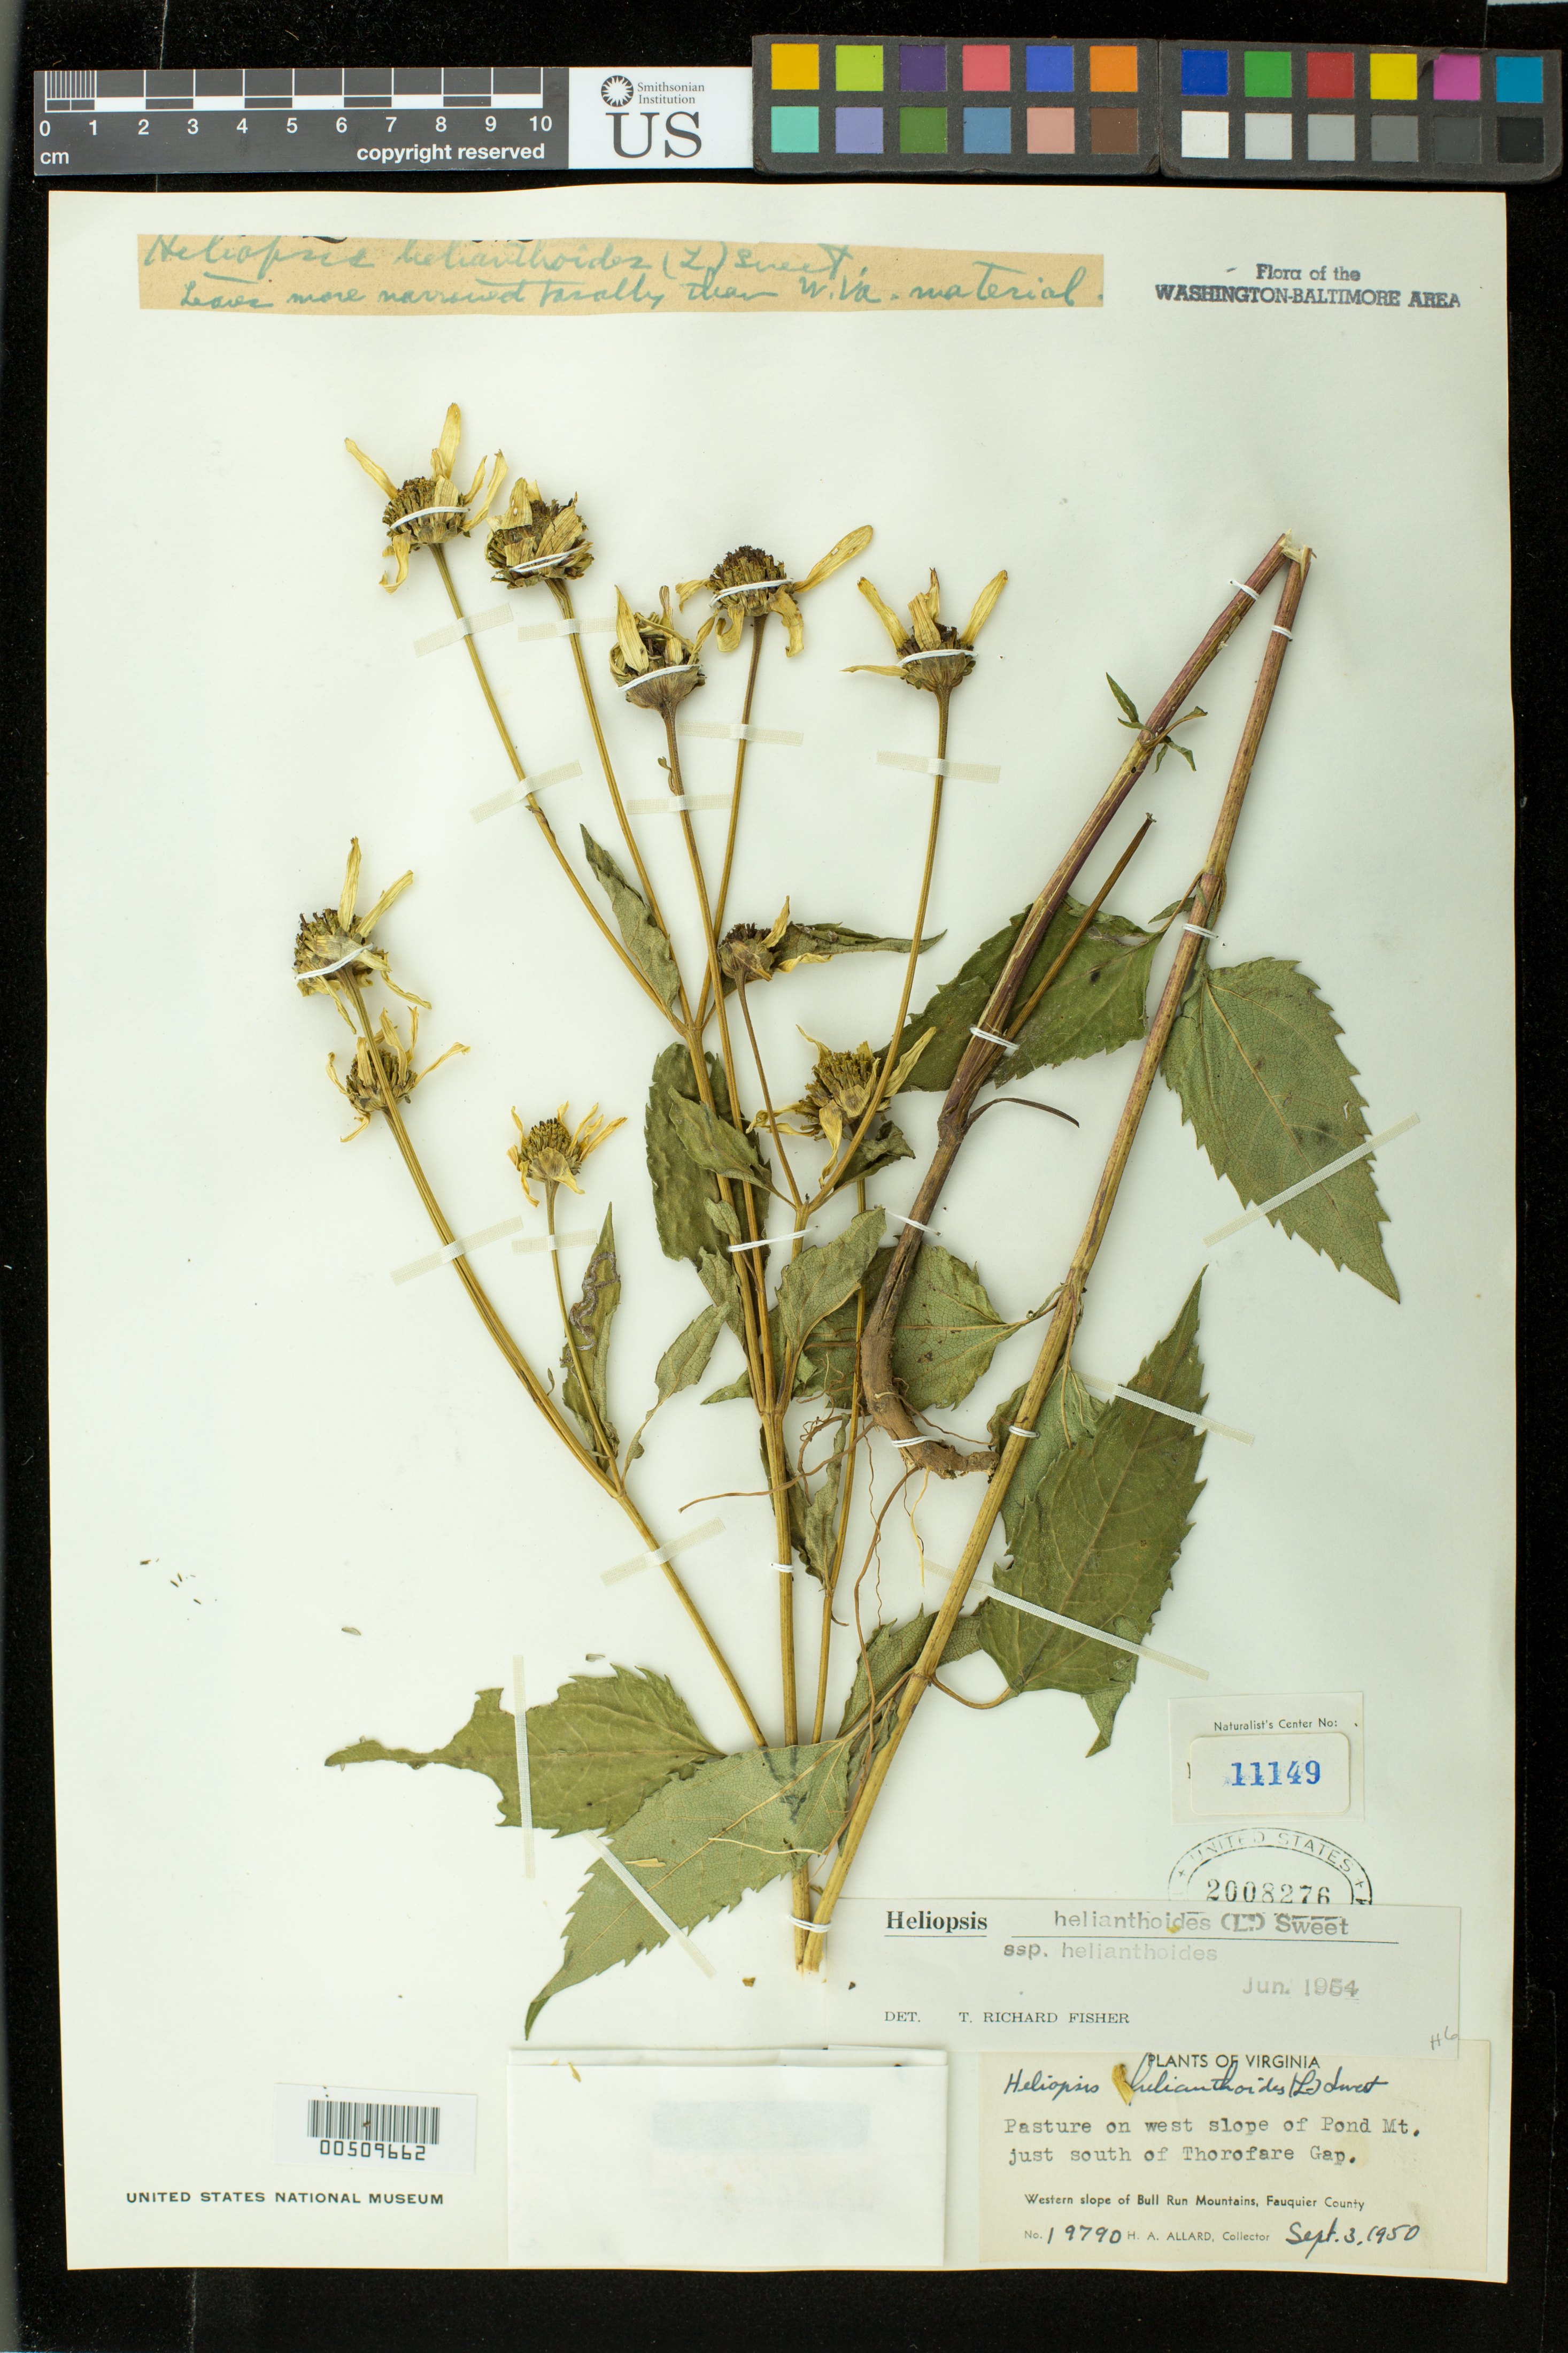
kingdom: Plantae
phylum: Tracheophyta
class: Magnoliopsida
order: Asterales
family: Asteraceae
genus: Heliopsis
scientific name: Heliopsis helianthoides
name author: (L.) Sweet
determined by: Fisher, T. R.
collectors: H. A. Allard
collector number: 19790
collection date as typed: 03 Sep 1950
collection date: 1950-09-03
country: United States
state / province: Virginia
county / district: Fauquier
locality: Bull Run Mts., W slope of Pond Mt., S of Thoroughfare Gap Bull Run Mts.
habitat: pasture on west slope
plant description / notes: Specimens returned from Naturalist Center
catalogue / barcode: US 2008276